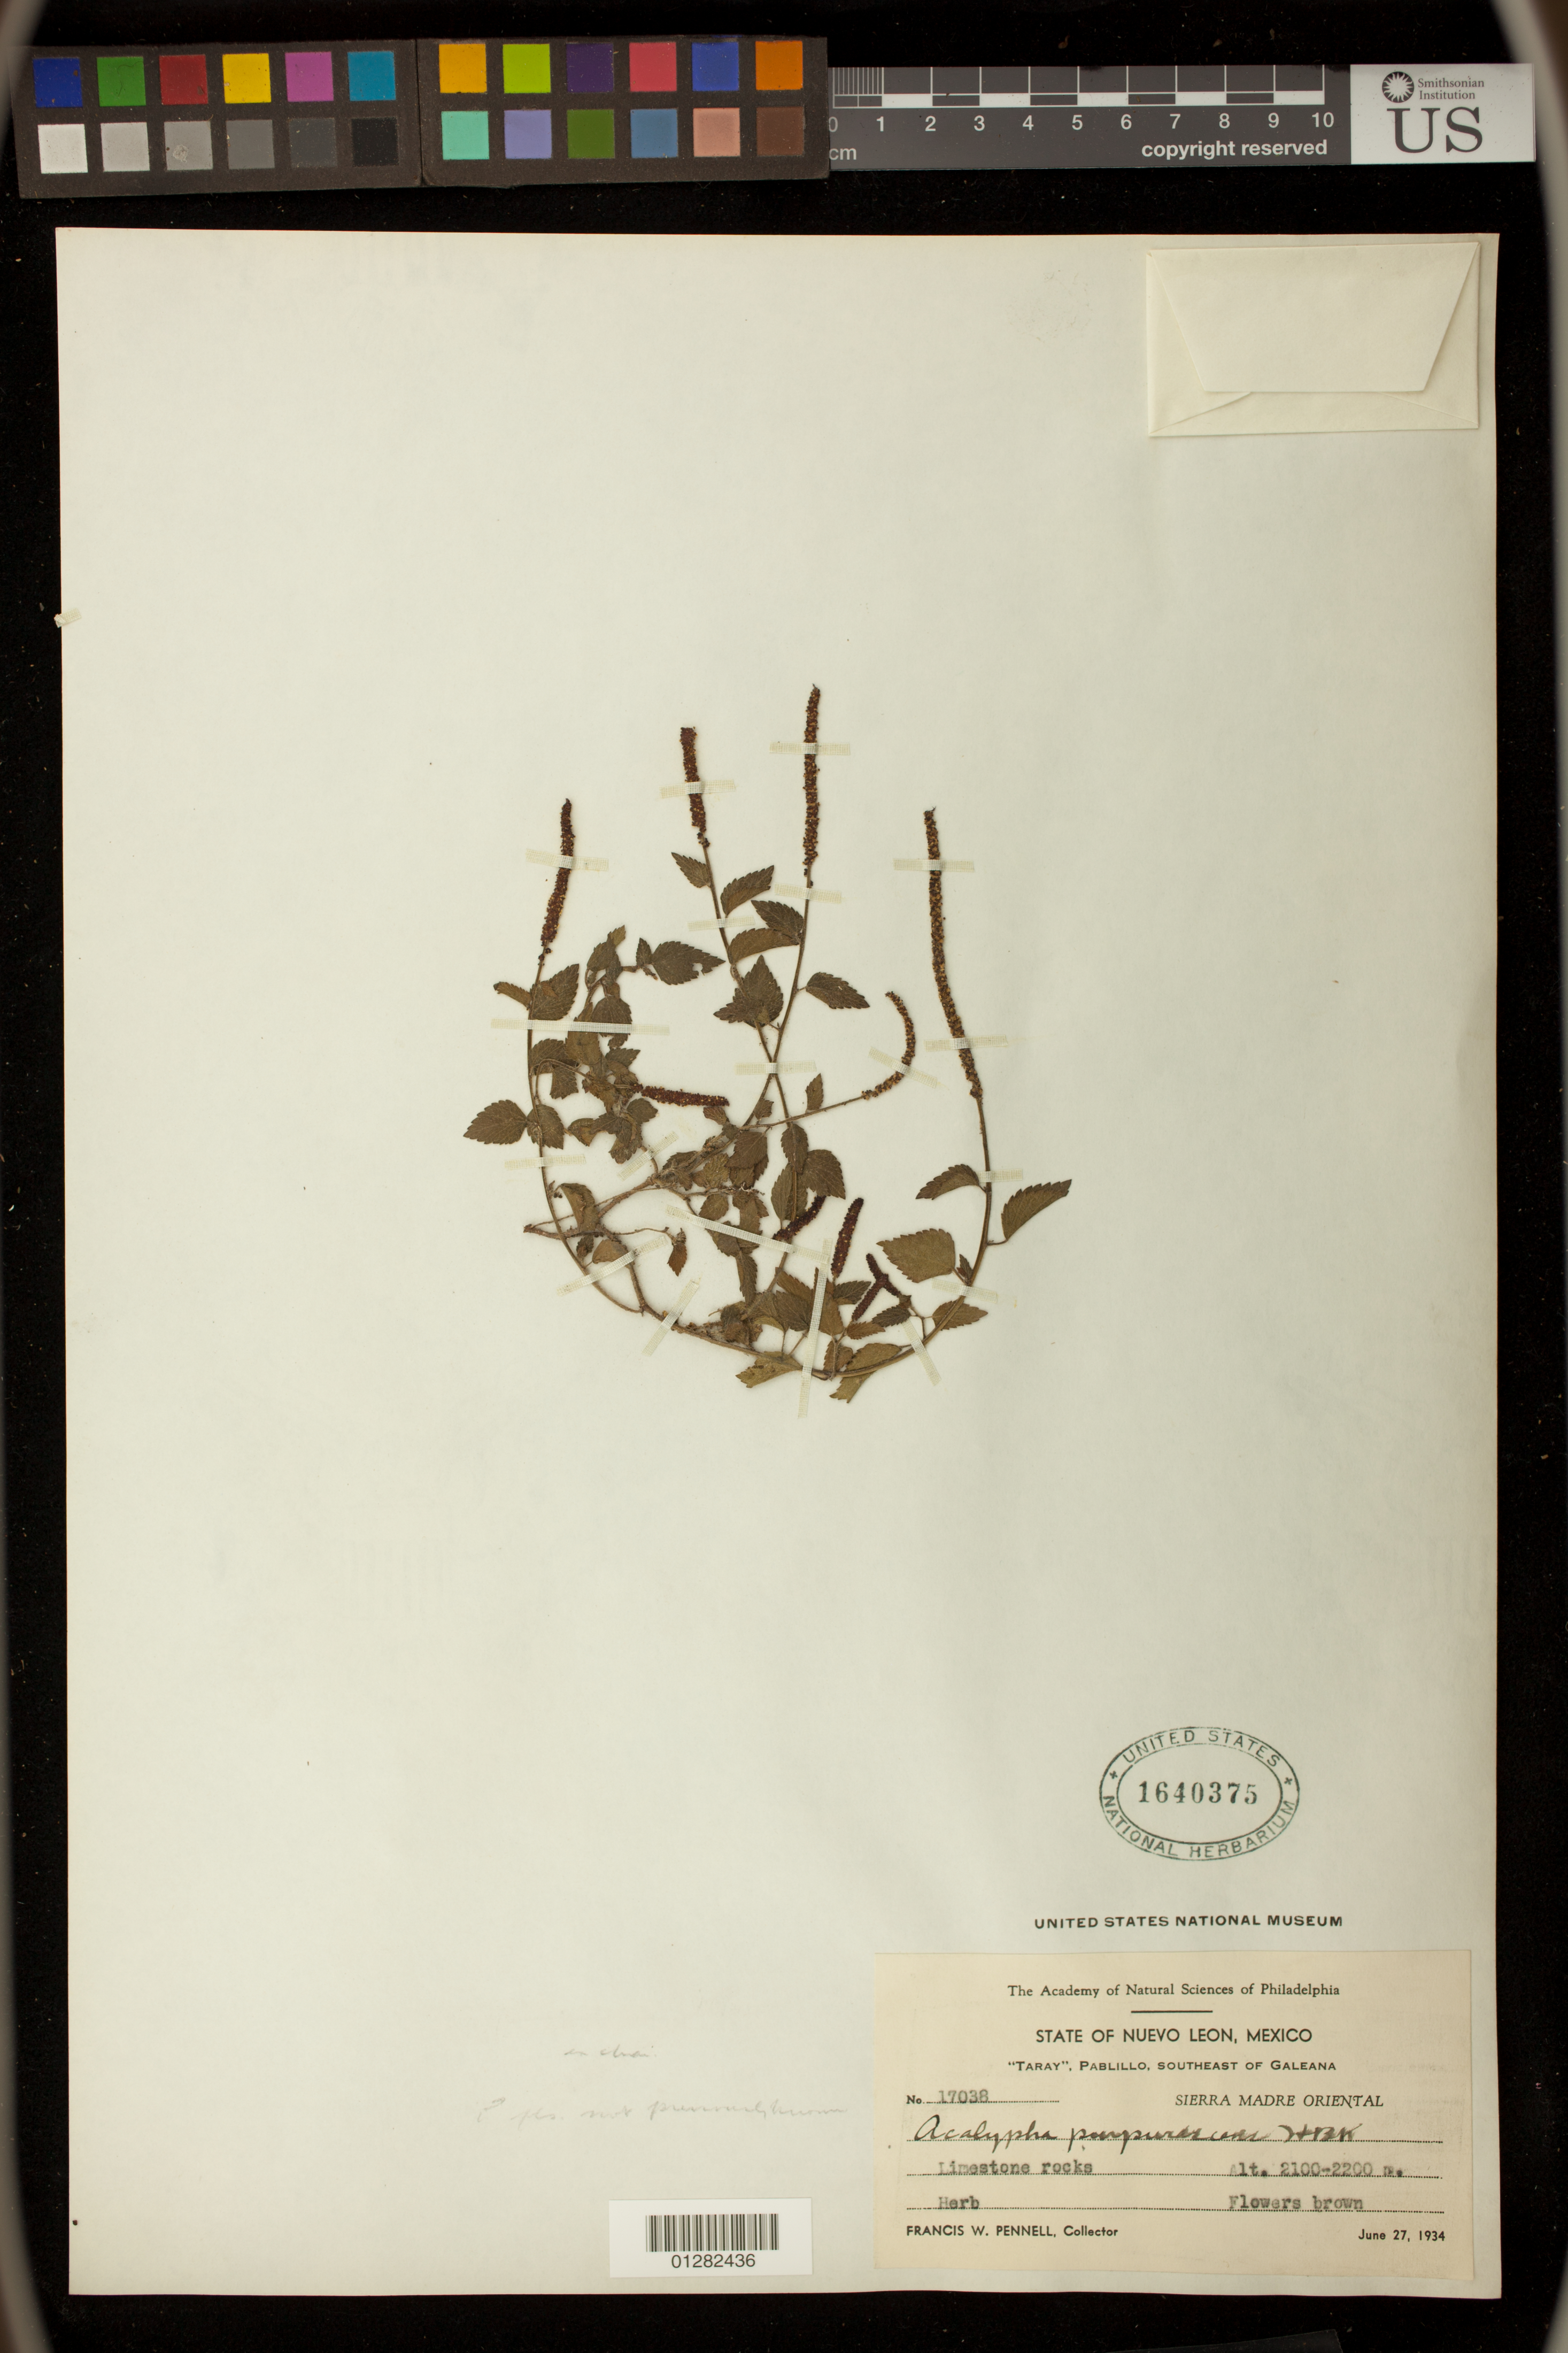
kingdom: Plantae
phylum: Tracheophyta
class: Magnoliopsida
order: Malpighiales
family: Euphorbiaceae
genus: Acalypha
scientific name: Acalypha purpurascens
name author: Kunth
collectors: G. B. Hinton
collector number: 17038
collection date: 1934-06-27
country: Mexico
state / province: Nuevo Leon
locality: "Taray", Pablillo, Southeast of Galeana.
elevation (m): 2100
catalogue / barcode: US 1640375